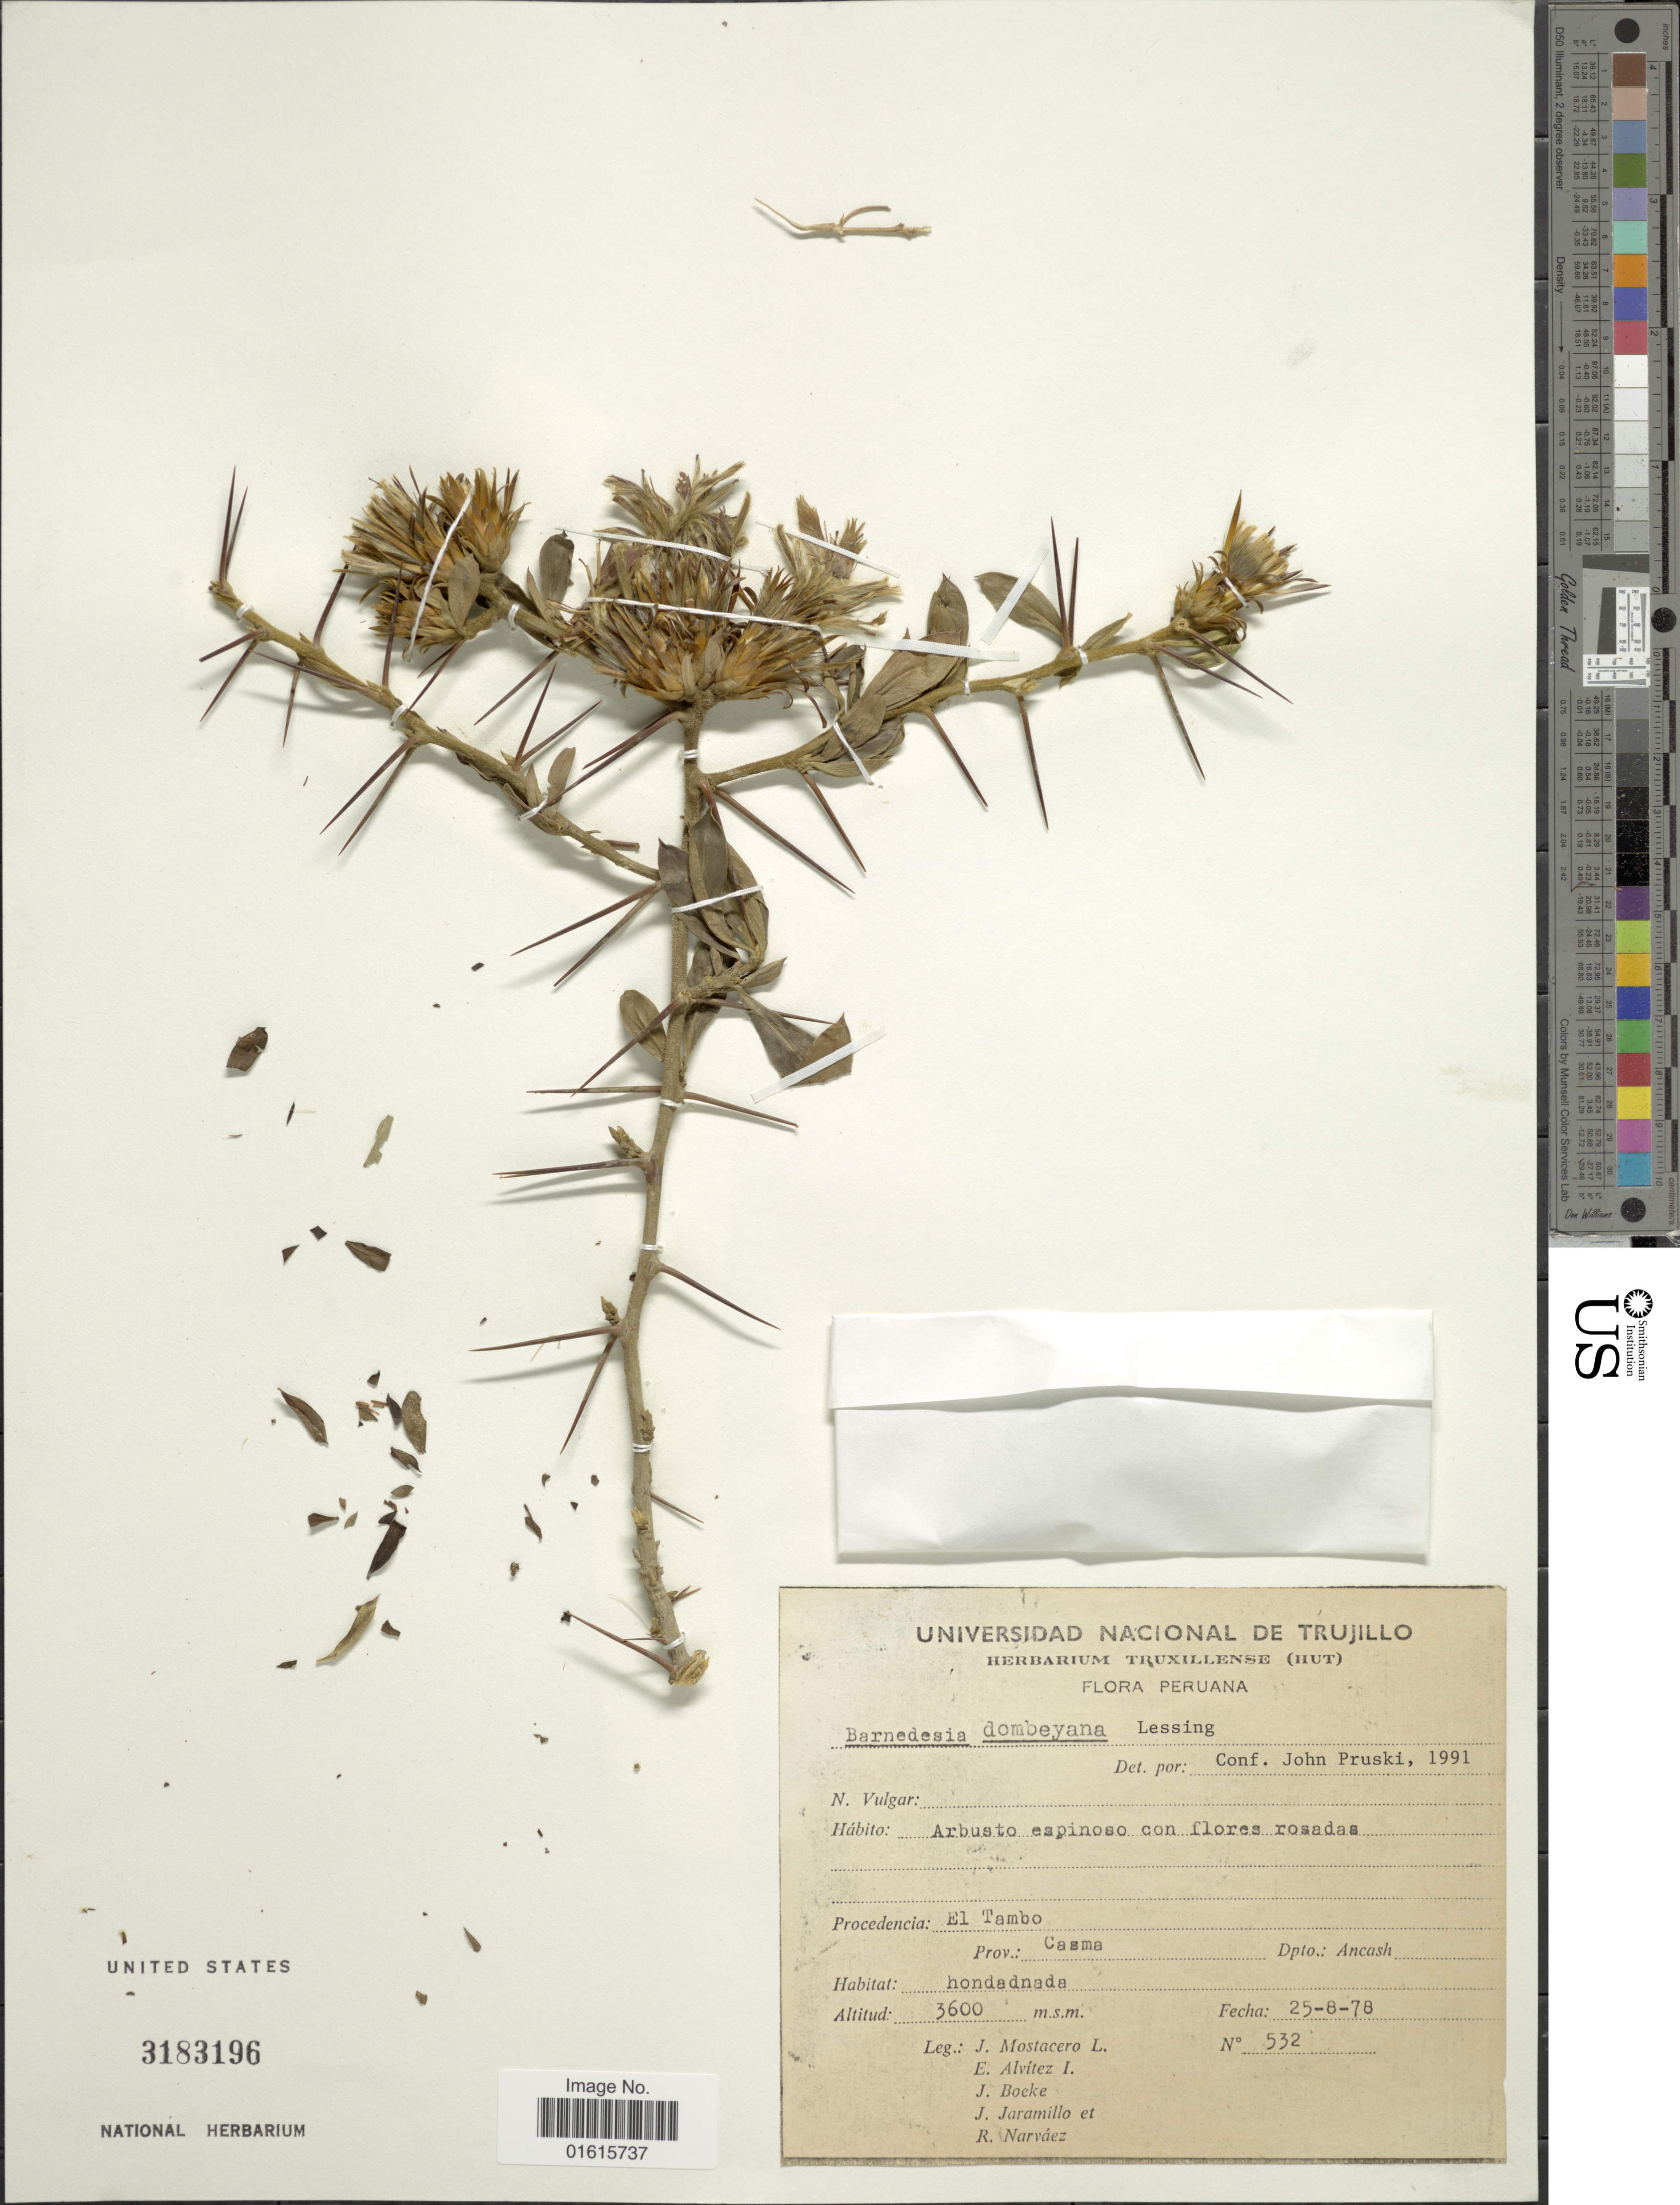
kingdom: Plantae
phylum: Tracheophyta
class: Magnoliopsida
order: Asterales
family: Asteraceae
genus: Barnadesia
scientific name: Barnadesia dombeyana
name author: Less.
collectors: J. Mostacero L., E. Alvitez I., J. D. Boeke, J. Jaramilo & R. Narváez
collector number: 532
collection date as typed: Transcribed d/m/y: 25/8/78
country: Peru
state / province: Ancash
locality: Procedencia: El Tambo, Prov. Casma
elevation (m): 3600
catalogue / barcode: US 3183196